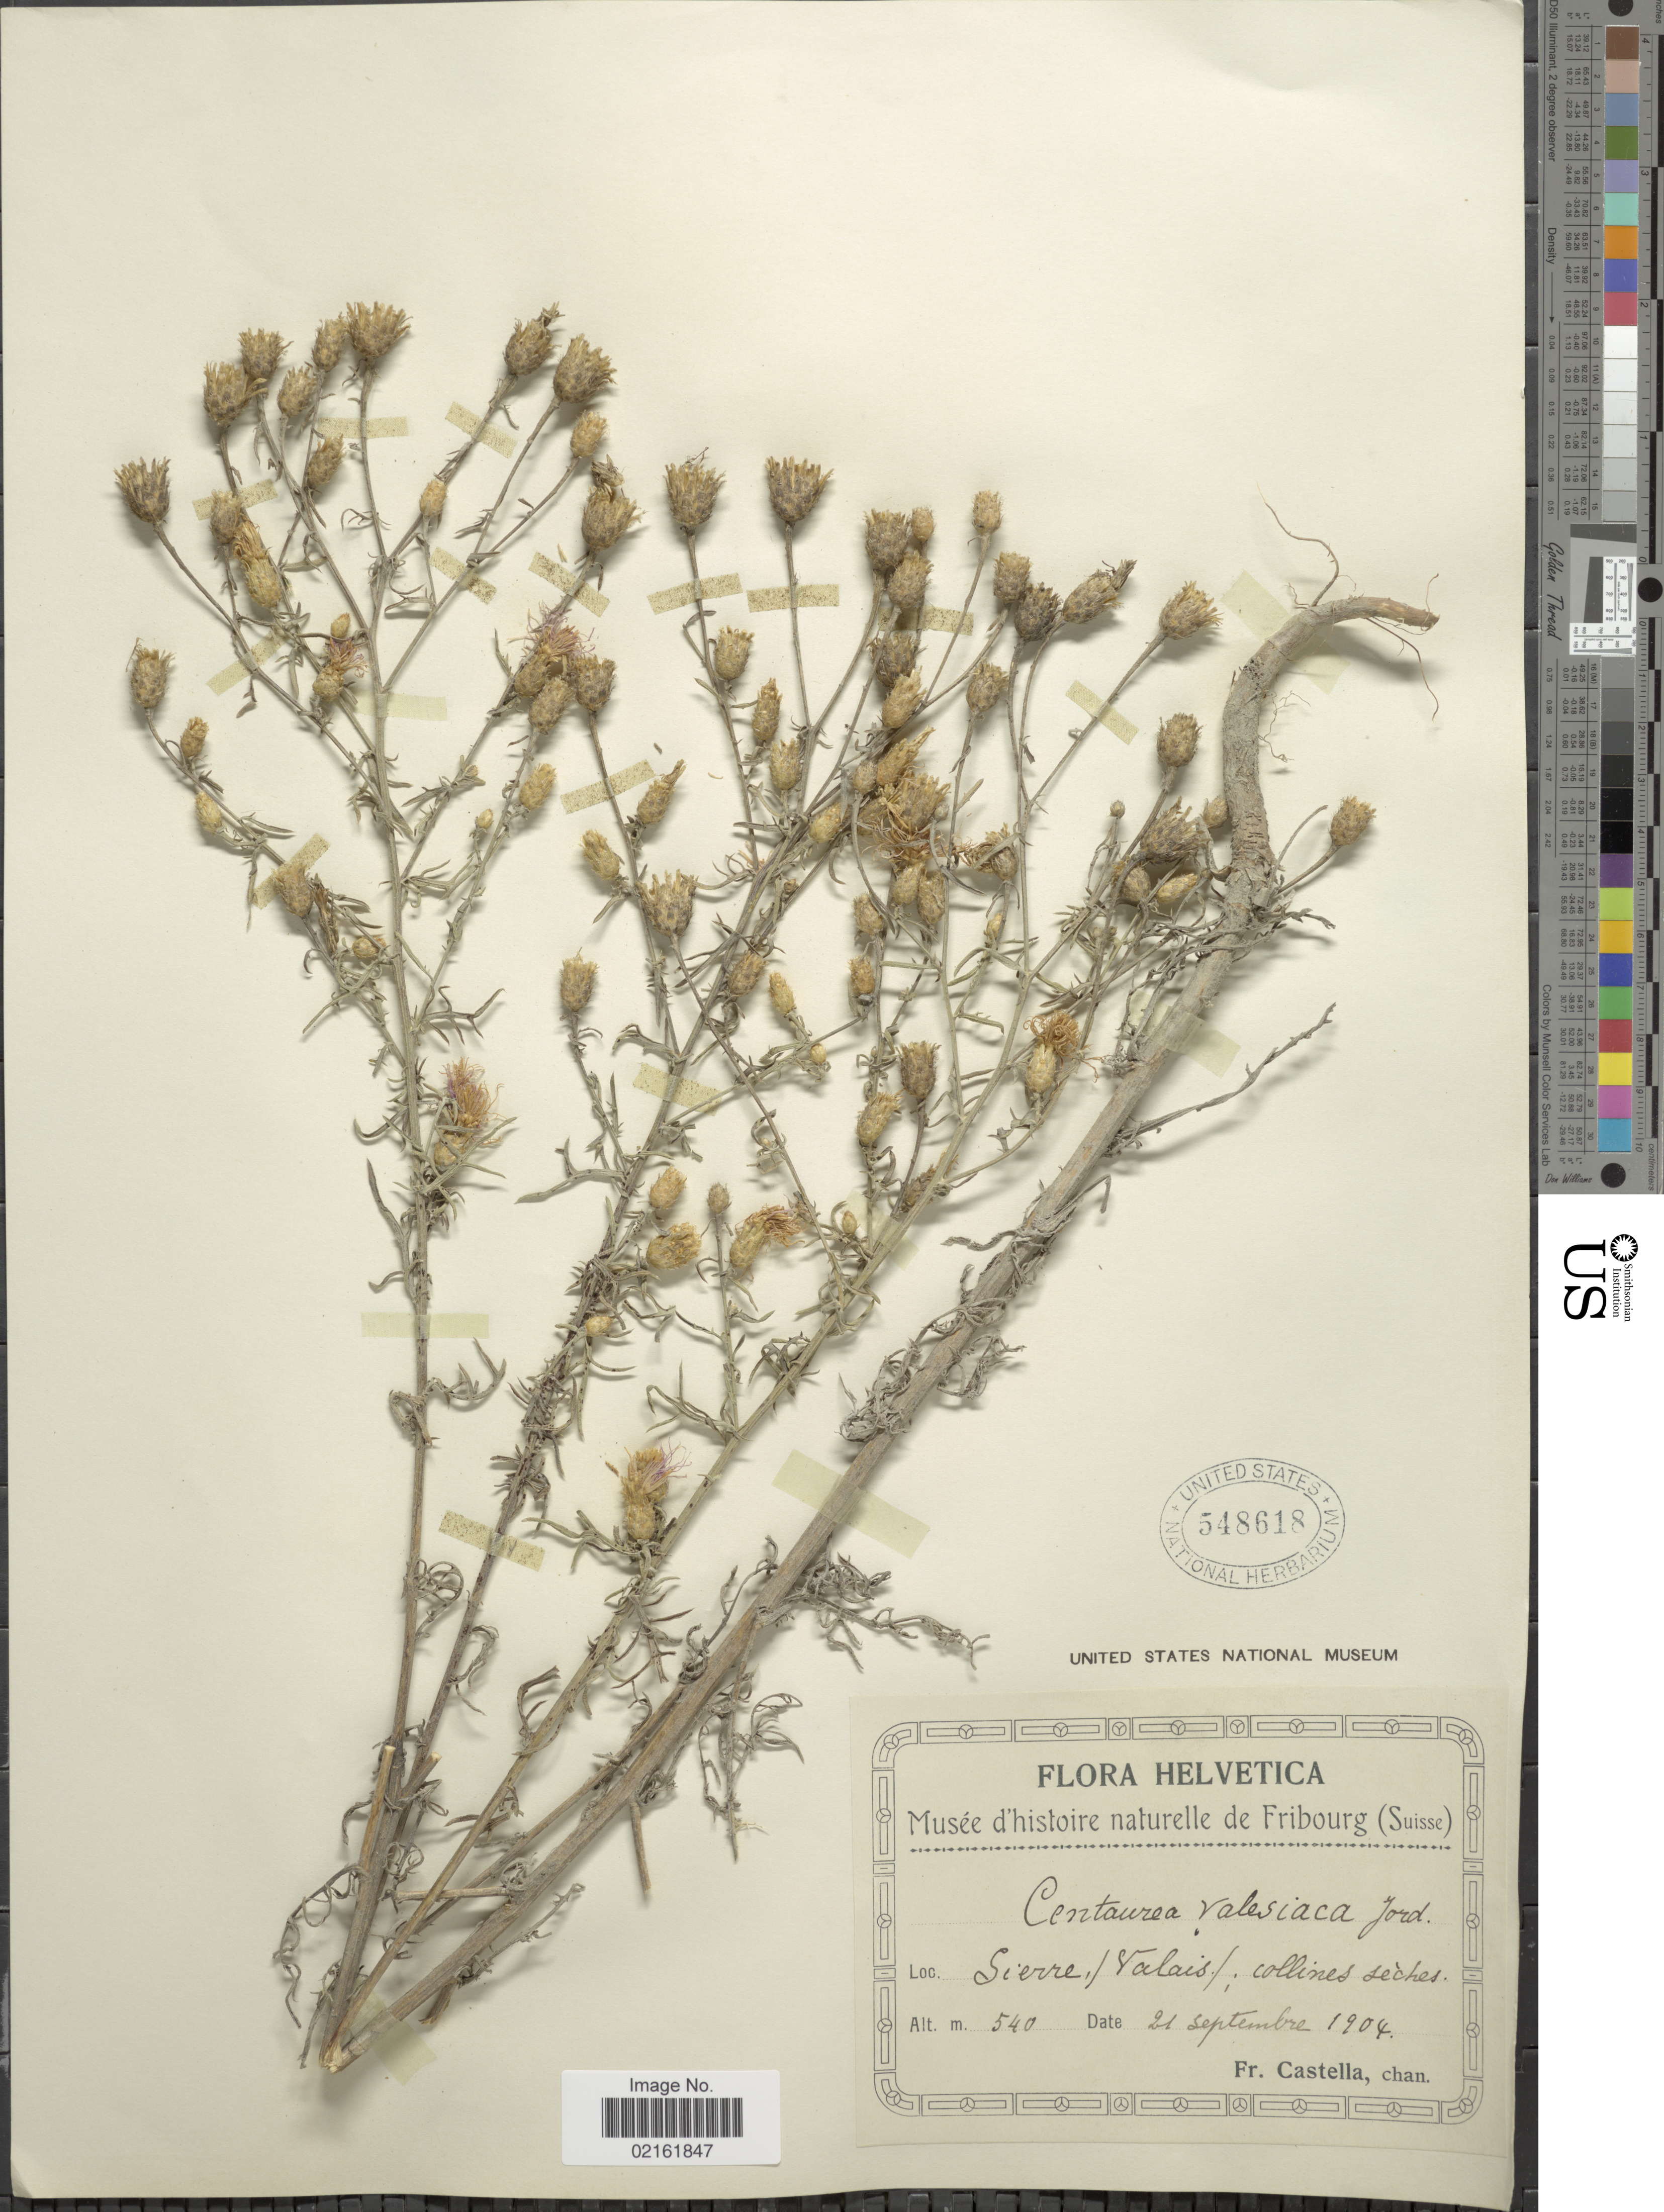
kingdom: Plantae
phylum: Tracheophyta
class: Magnoliopsida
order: Asterales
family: Asteraceae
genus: Centaurea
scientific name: Centaurea valesiaca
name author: Jord.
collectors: Fr. Castella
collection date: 1904-09-21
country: Switzerland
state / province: Valais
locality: Sierra, collines seches, Helvetica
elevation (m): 540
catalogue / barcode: US 548618